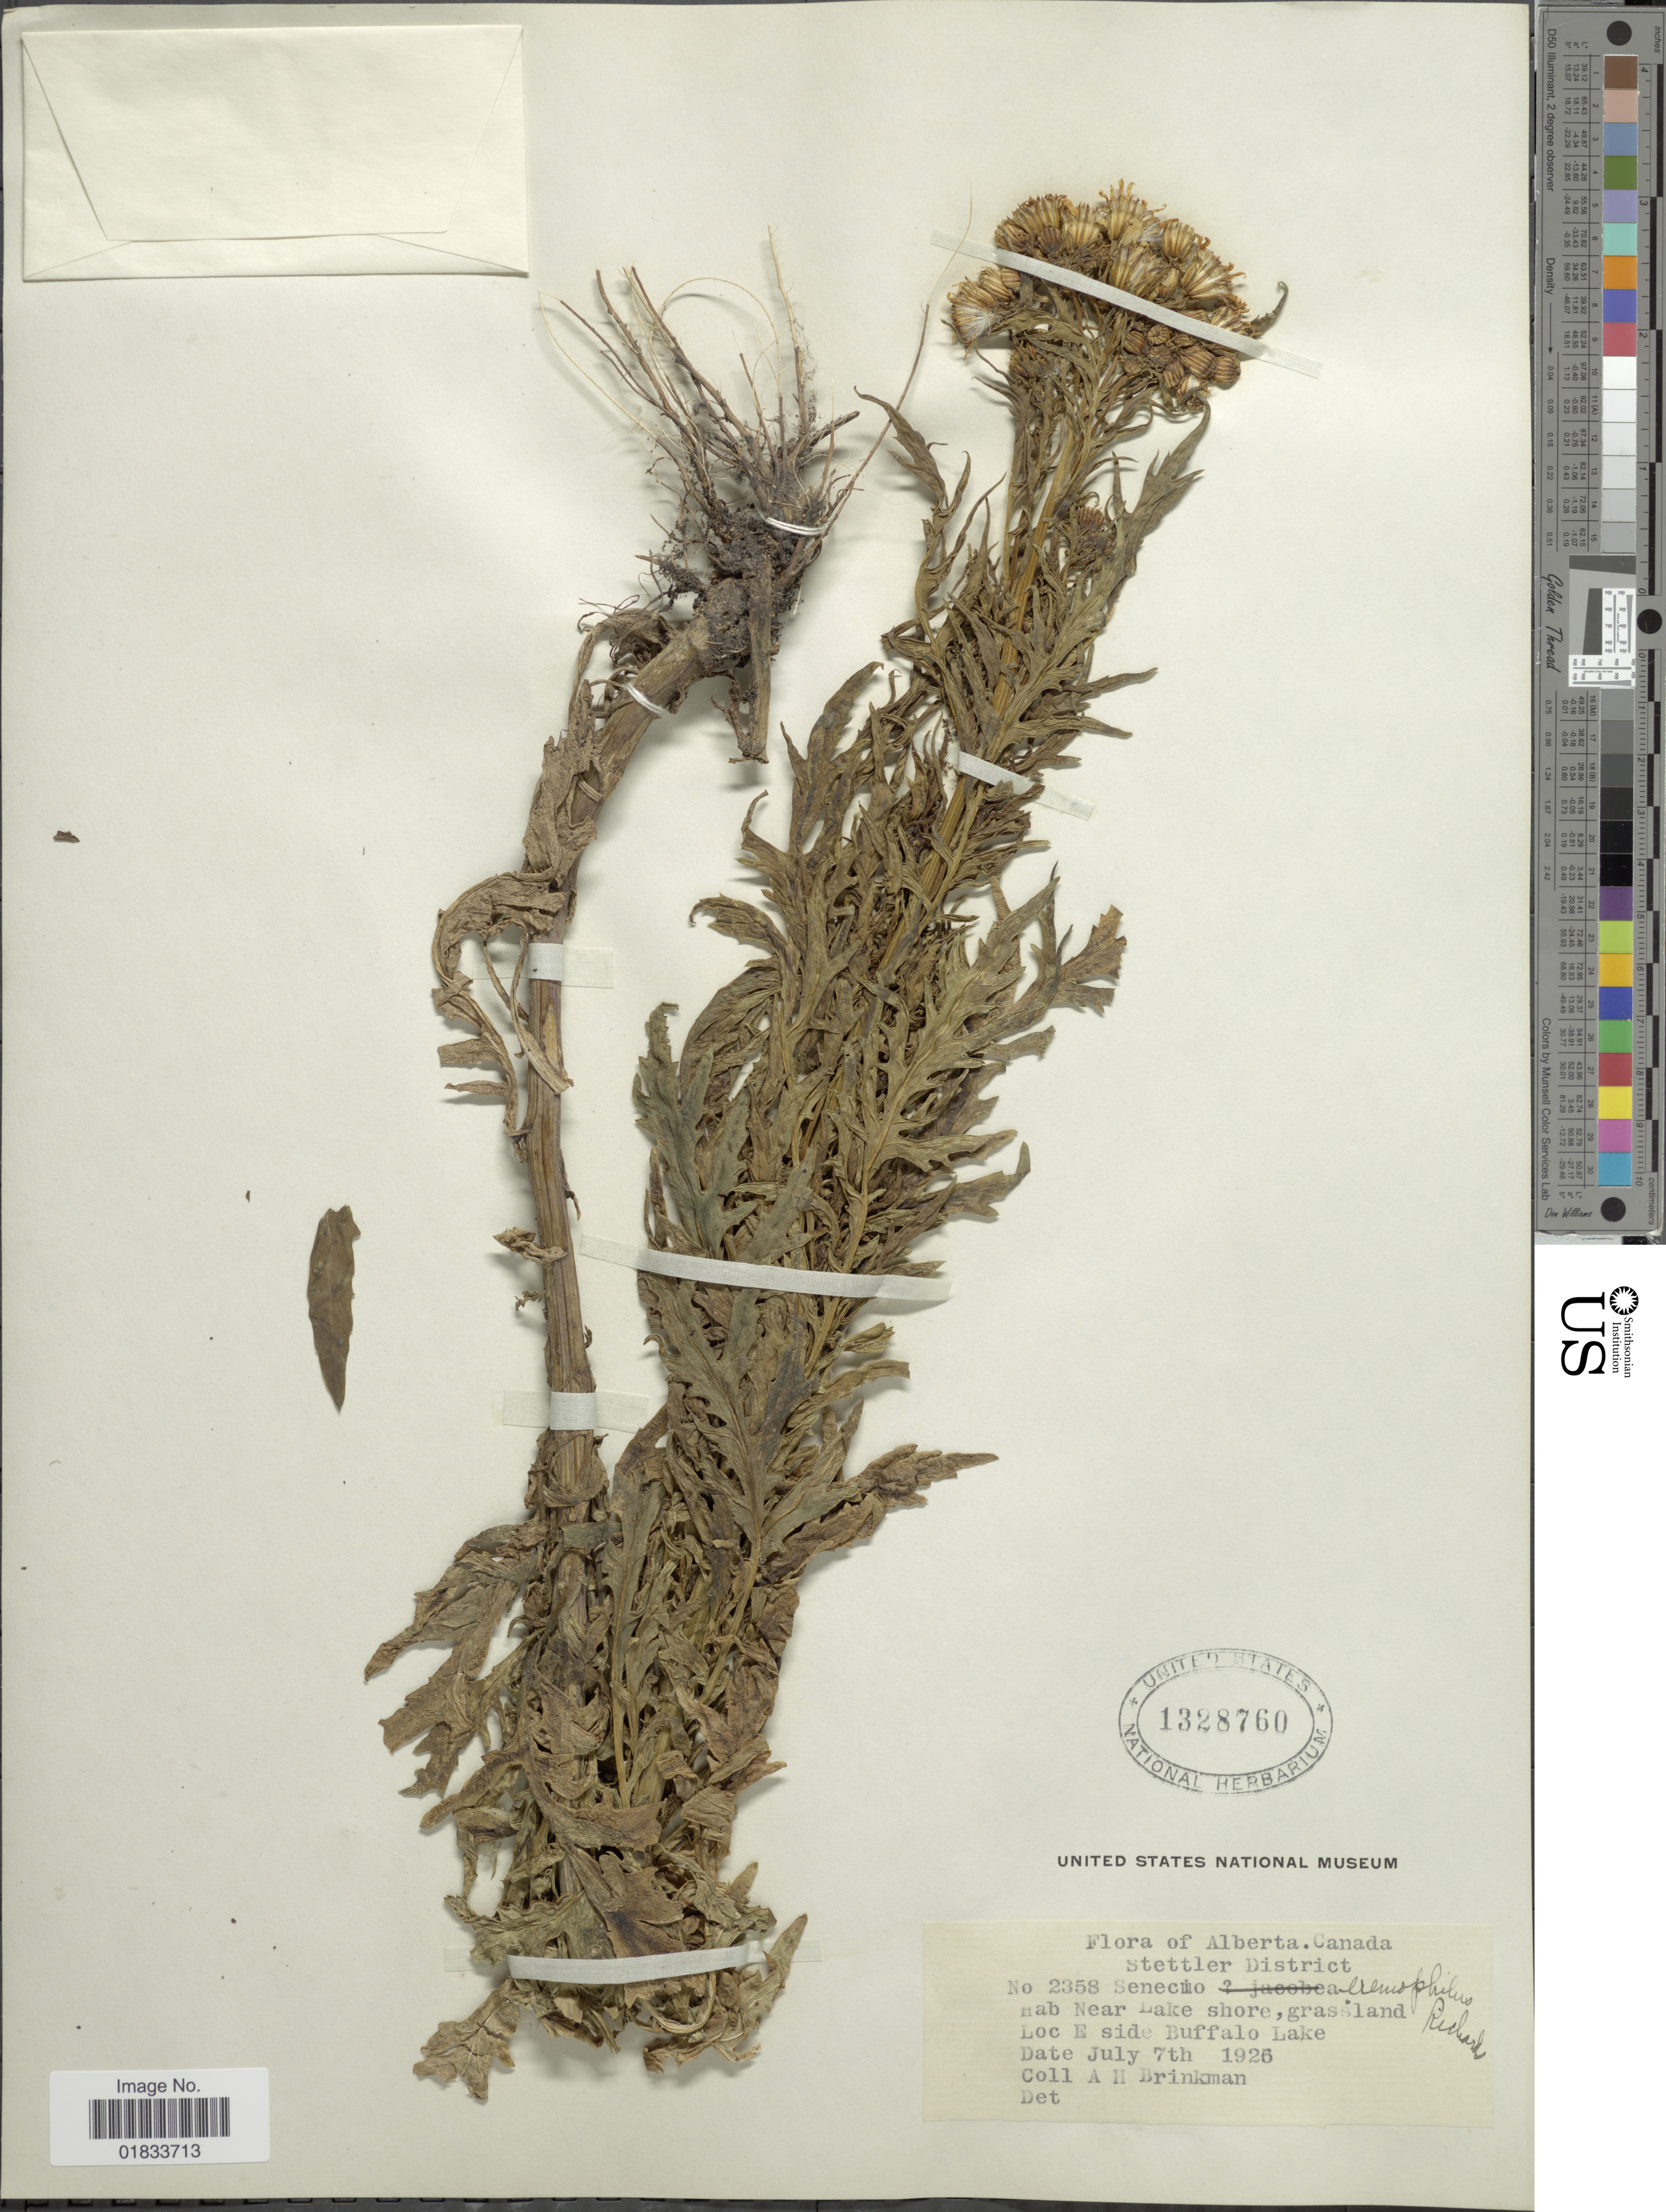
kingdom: Plantae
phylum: Tracheophyta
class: Magnoliopsida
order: Asterales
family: Asteraceae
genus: Senecio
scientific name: Senecio eremophilus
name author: Richardson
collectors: A. Brinkman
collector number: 2358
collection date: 1926-07-07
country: Canada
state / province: Alberta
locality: Stettler District, near Lake shore, grassland, E side Buffalo Lake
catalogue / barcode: US 1328760